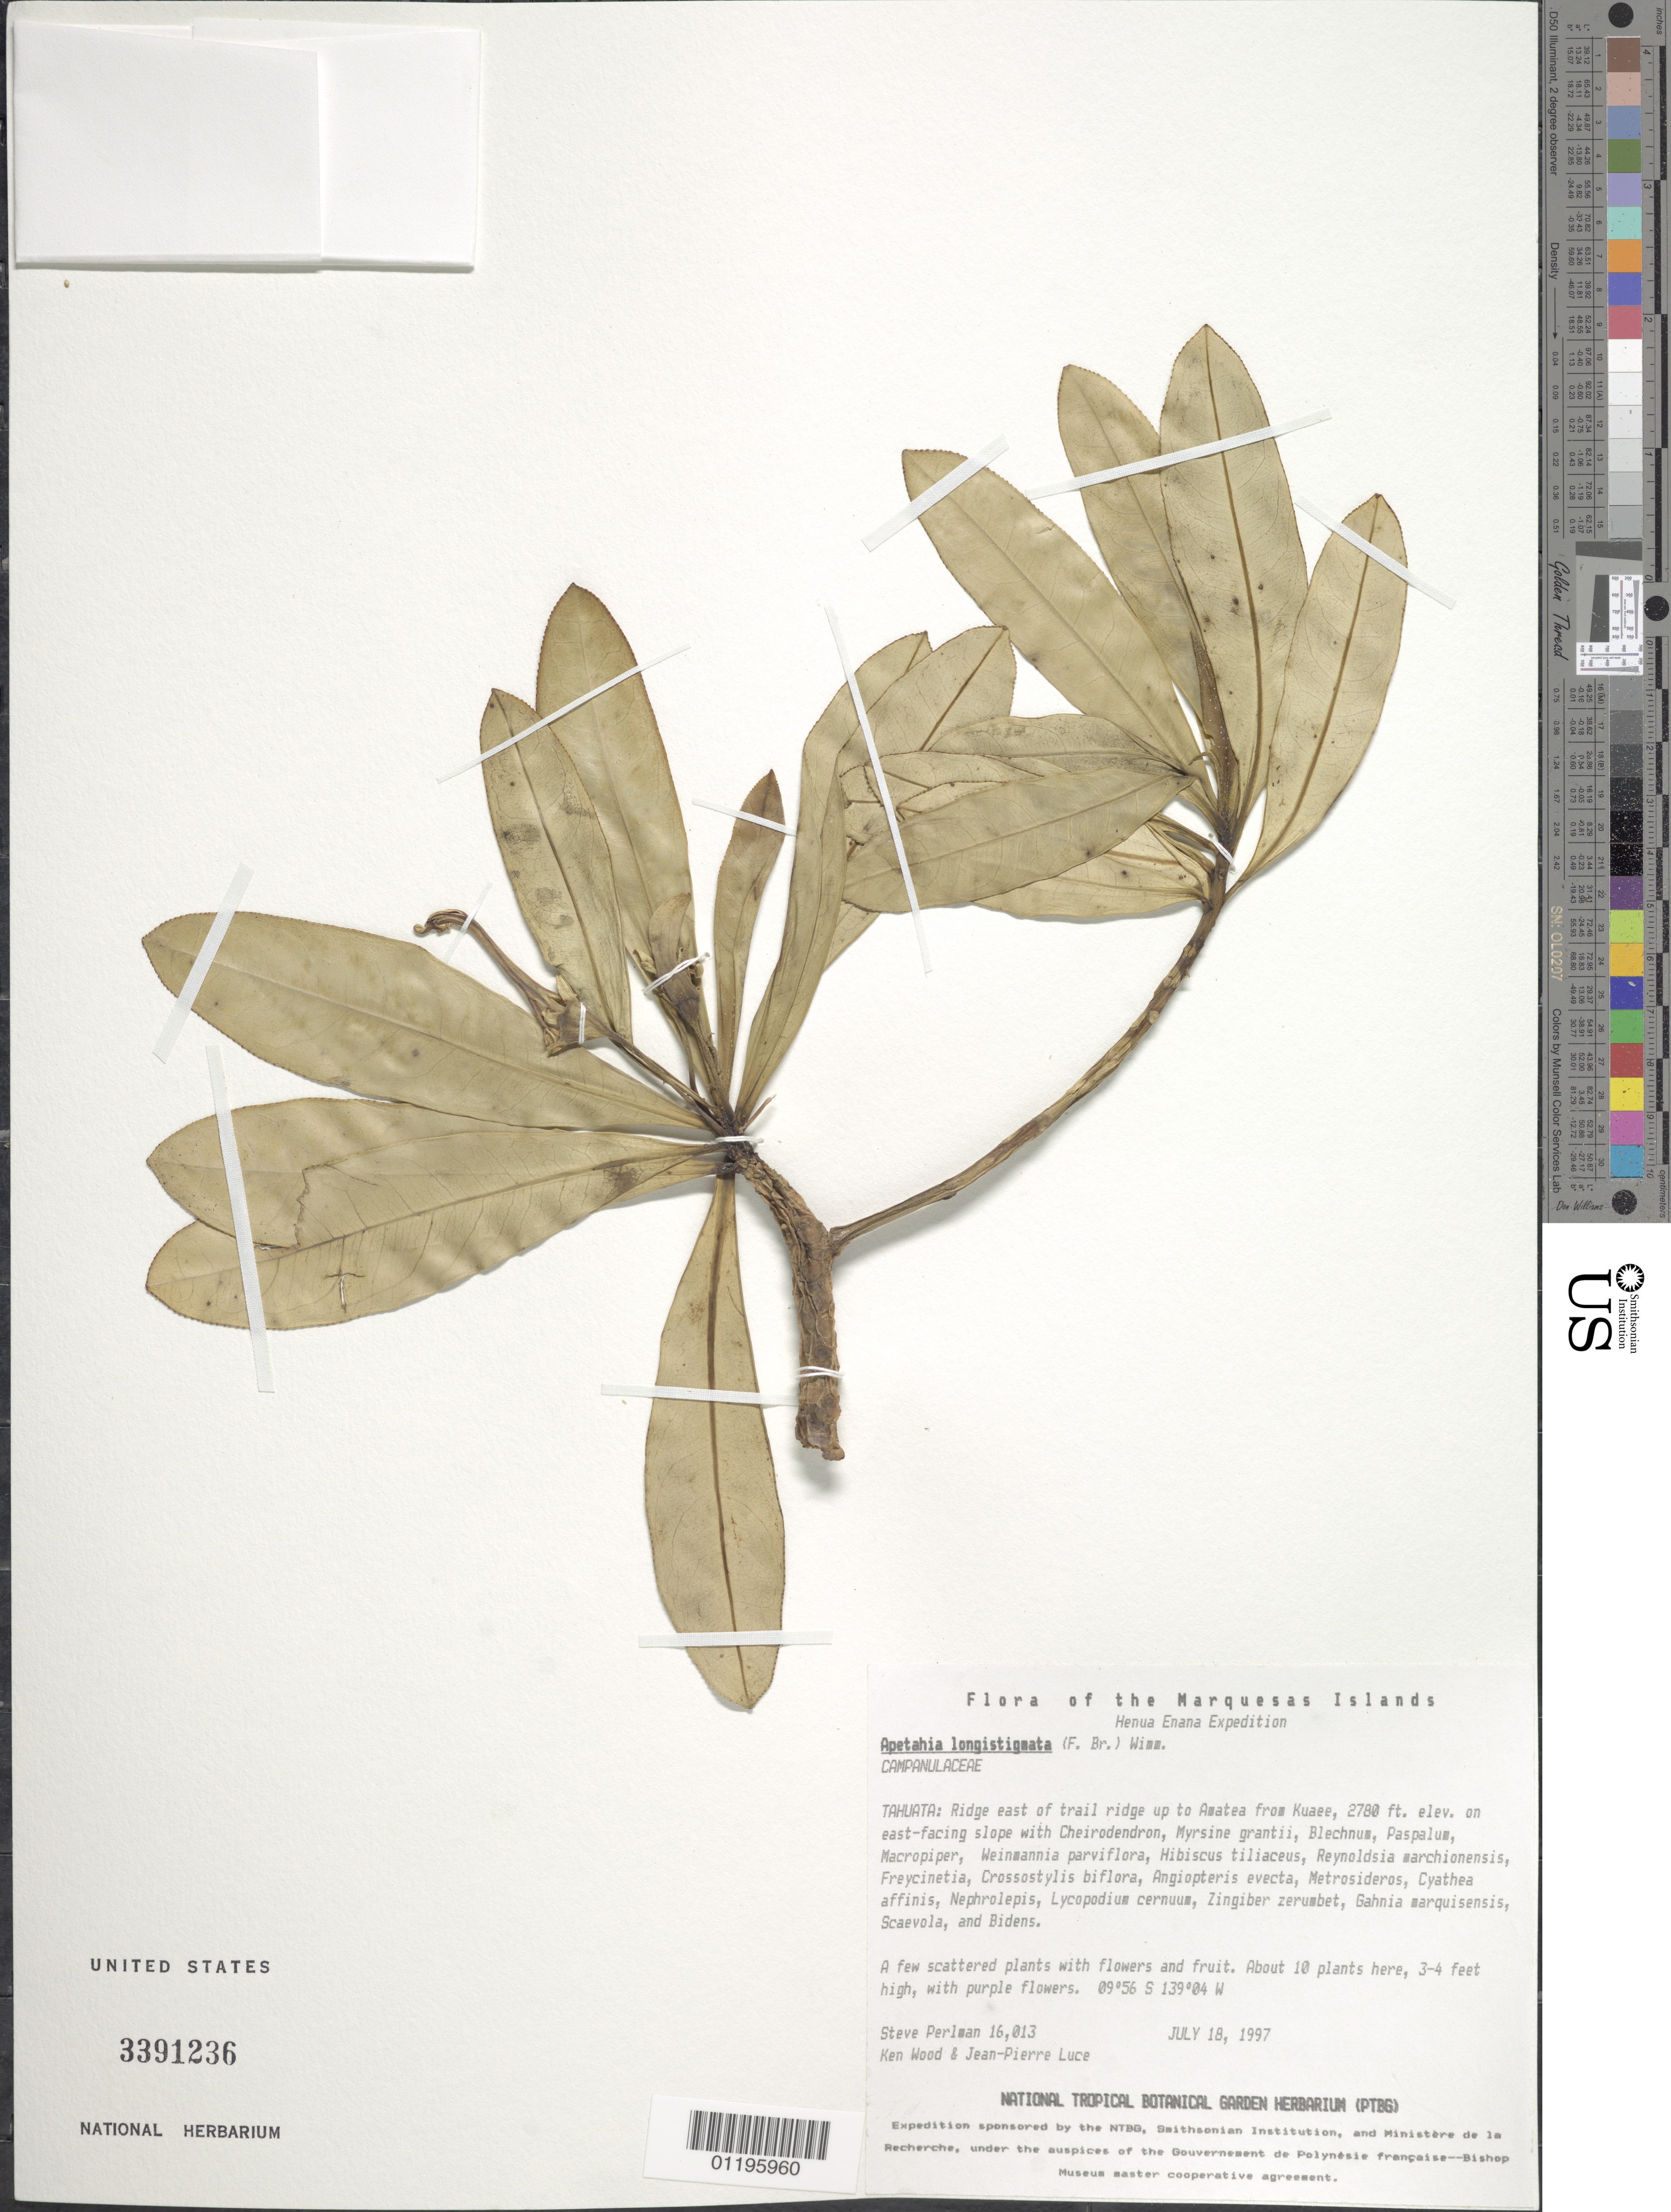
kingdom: Plantae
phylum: Tracheophyta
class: Magnoliopsida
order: Asterales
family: Campanulaceae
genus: Apetahia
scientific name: Apetahia longistigmata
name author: (F. Br.) E. Wimm.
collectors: S. P. Perlman, K. R. Wood & J. Luce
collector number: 16013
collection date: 1997-07-18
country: French Polynesia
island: Tahuata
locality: Ridge E of trail ridge up to Amatea from Kuaee, E facing slope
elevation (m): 847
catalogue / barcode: US 3391236